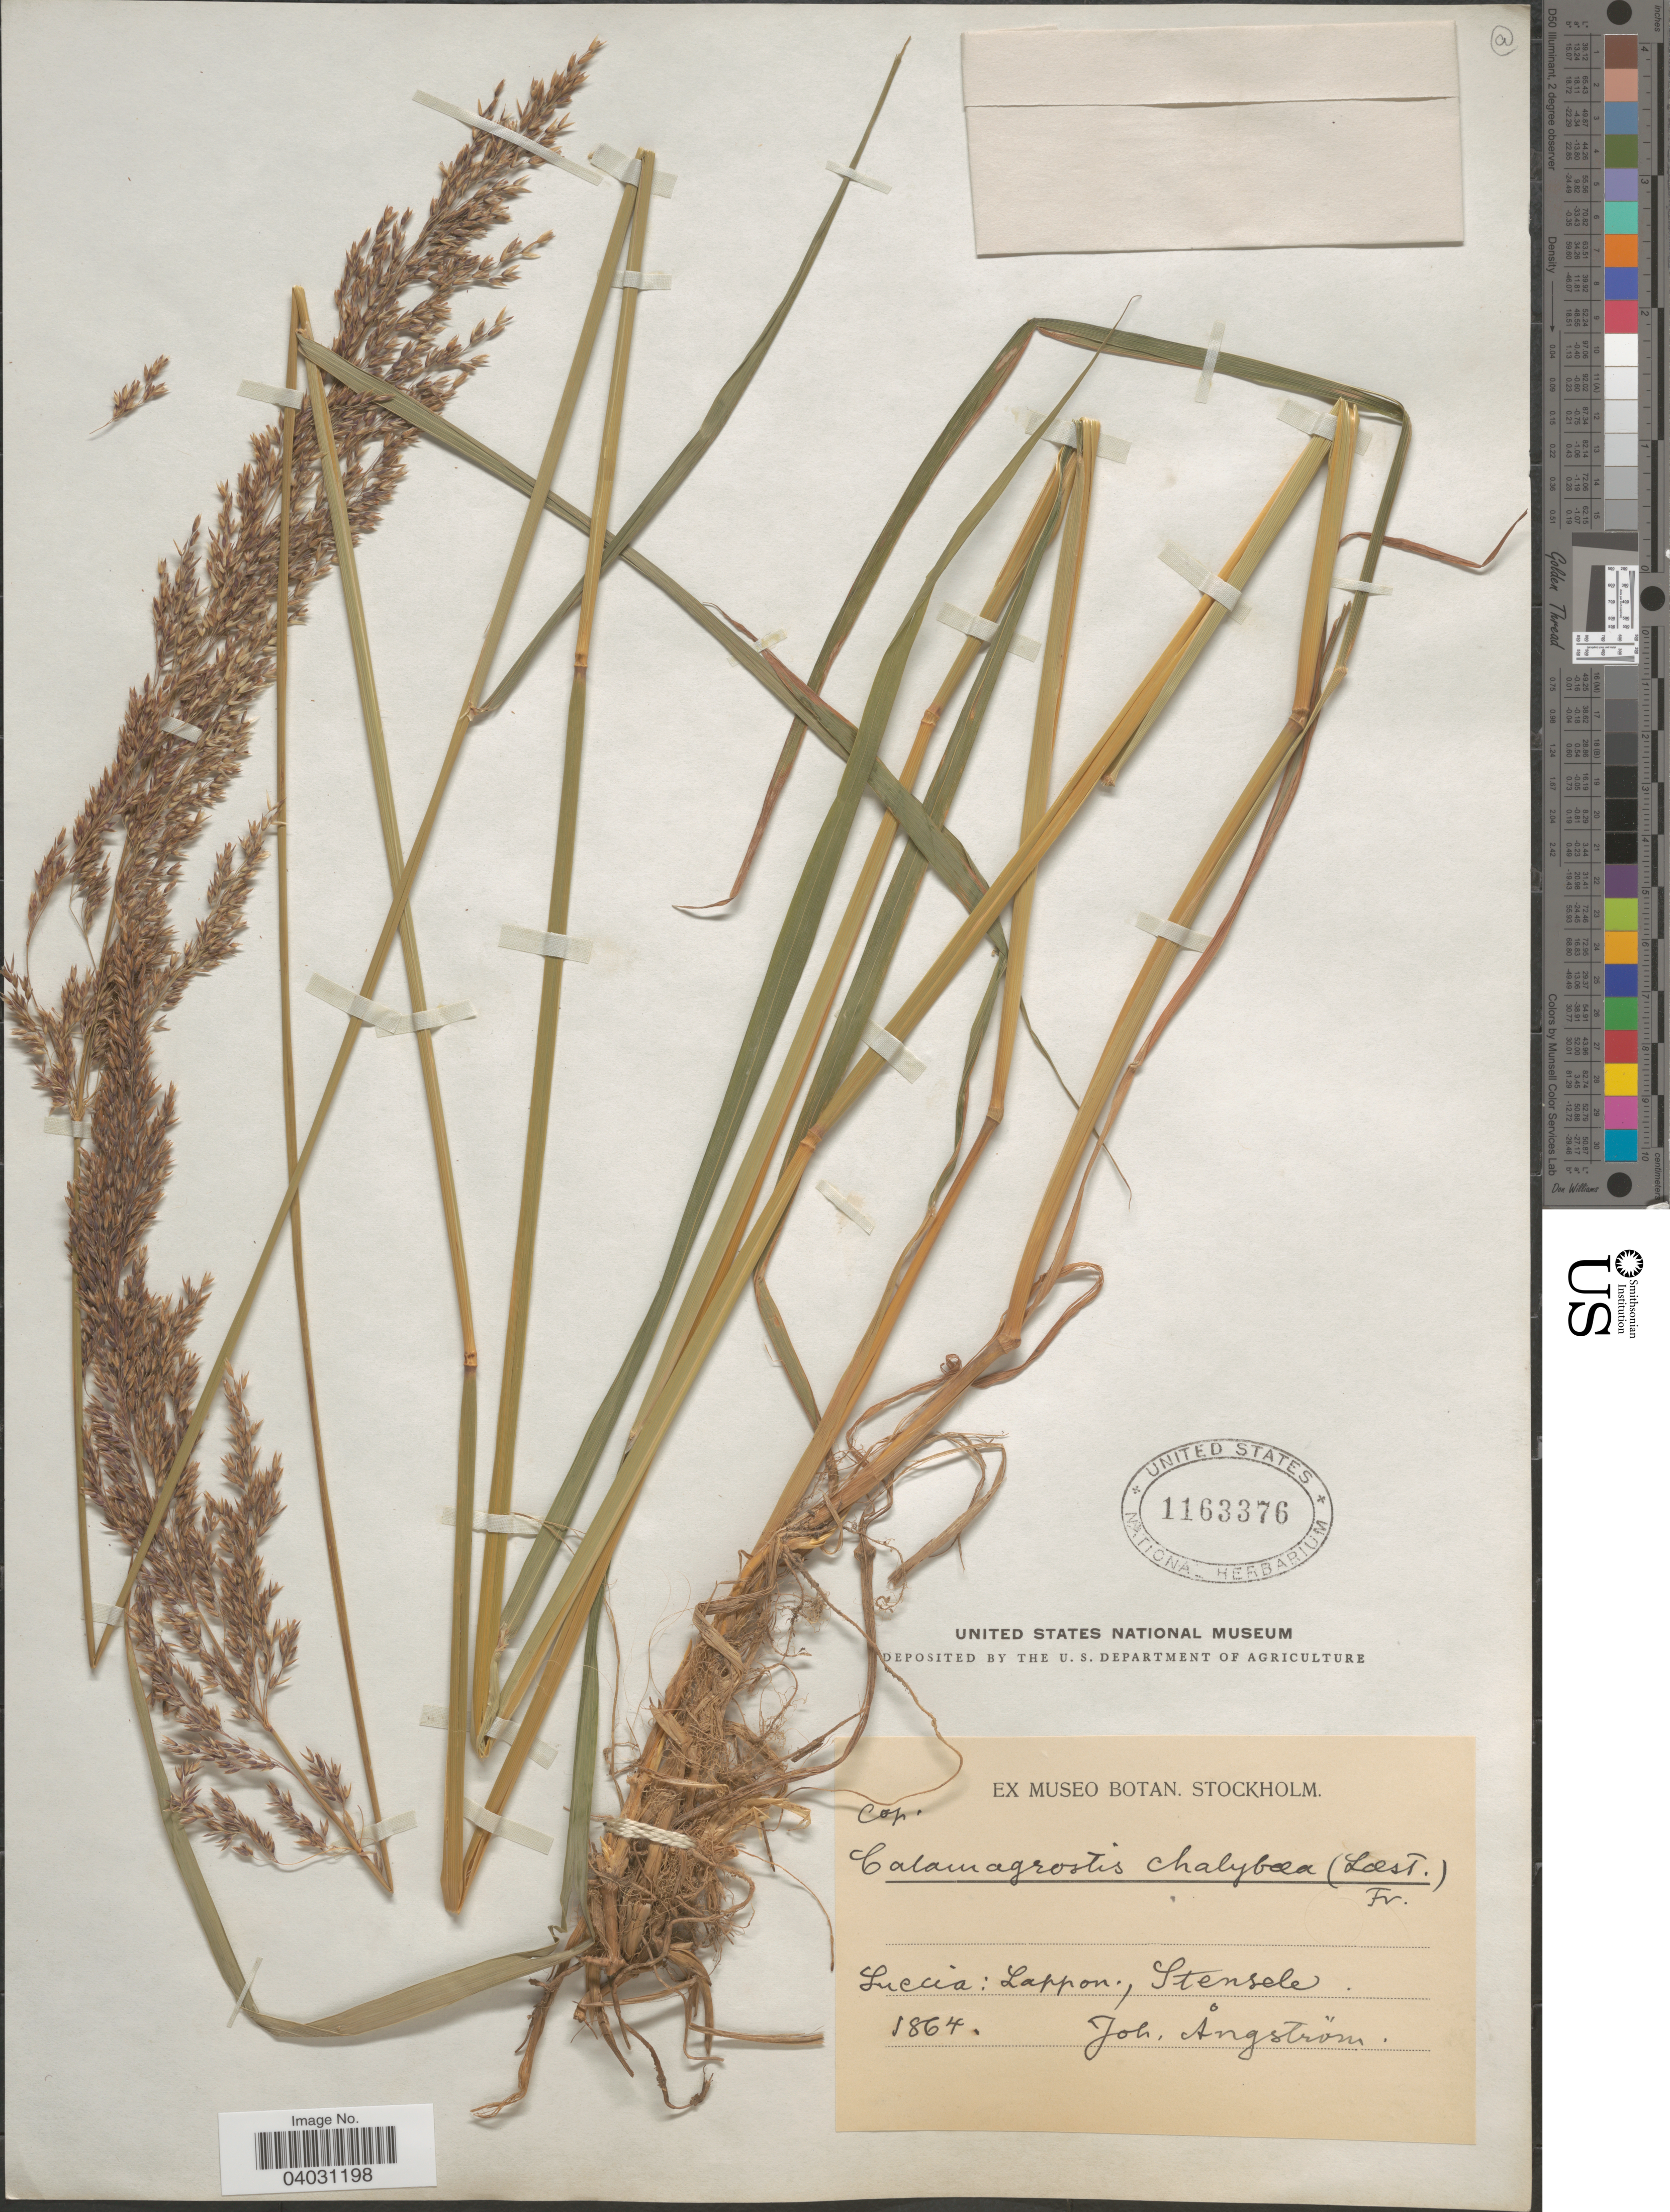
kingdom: Plantae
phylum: Tracheophyta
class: Liliopsida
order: Poales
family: Poaceae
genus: Calamagrostis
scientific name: Calamagrostis chalybaea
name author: Fr. a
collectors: J. Ångstrom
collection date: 1864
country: Sweden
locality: Suecia: Lappon., Stensele.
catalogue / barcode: US 1163376